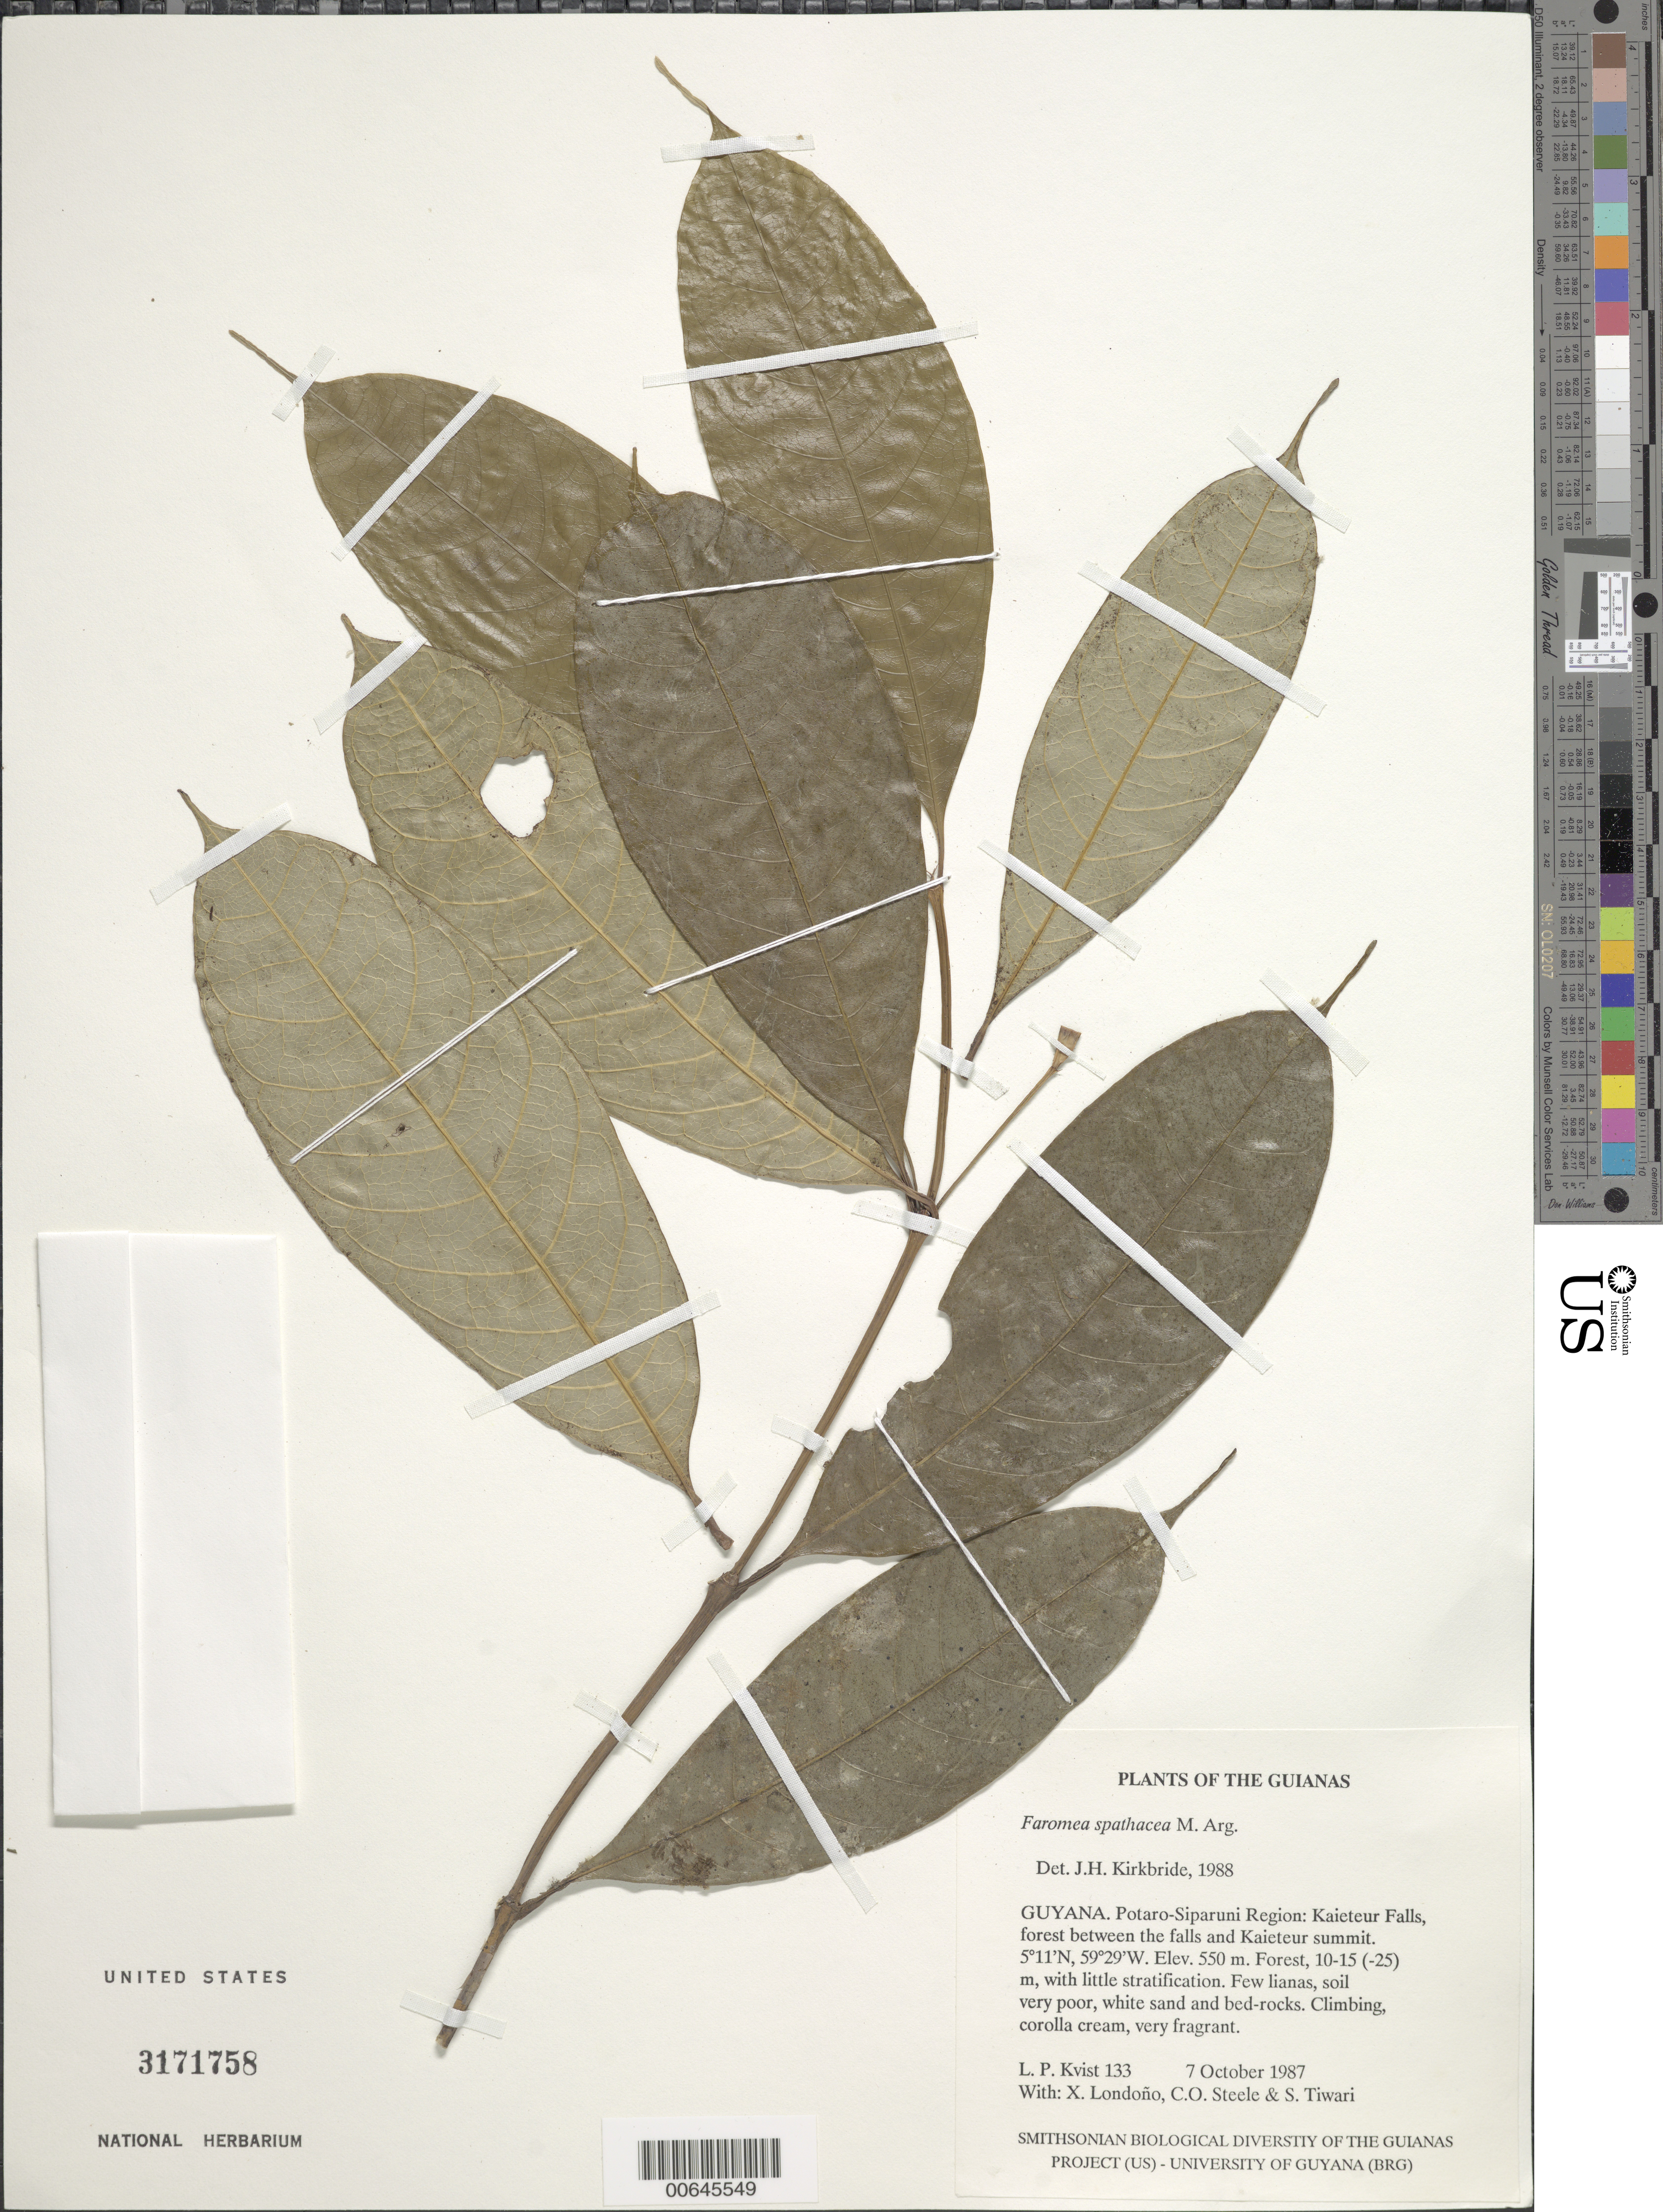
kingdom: Plantae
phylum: Tracheophyta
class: Magnoliopsida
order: Gentianales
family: Rubiaceae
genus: Faramea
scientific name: Faramea spathacea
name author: Müll. Arg. ex Standl.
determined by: Kirkbride, J. H.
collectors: L. P. Kvist, X. Londoño, O. C. Steele & S. Tiwari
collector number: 133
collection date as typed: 7 October 1987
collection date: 1987-10-07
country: Guyana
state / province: Potaro-Siparuni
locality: Kaieteur Falls, between the falls and Kaieteur summit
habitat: Forest, 10-15 (-25) m, with little stratification. Few lianas, soil very poor, white sand and bed-rocks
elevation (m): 550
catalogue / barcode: US 3171758